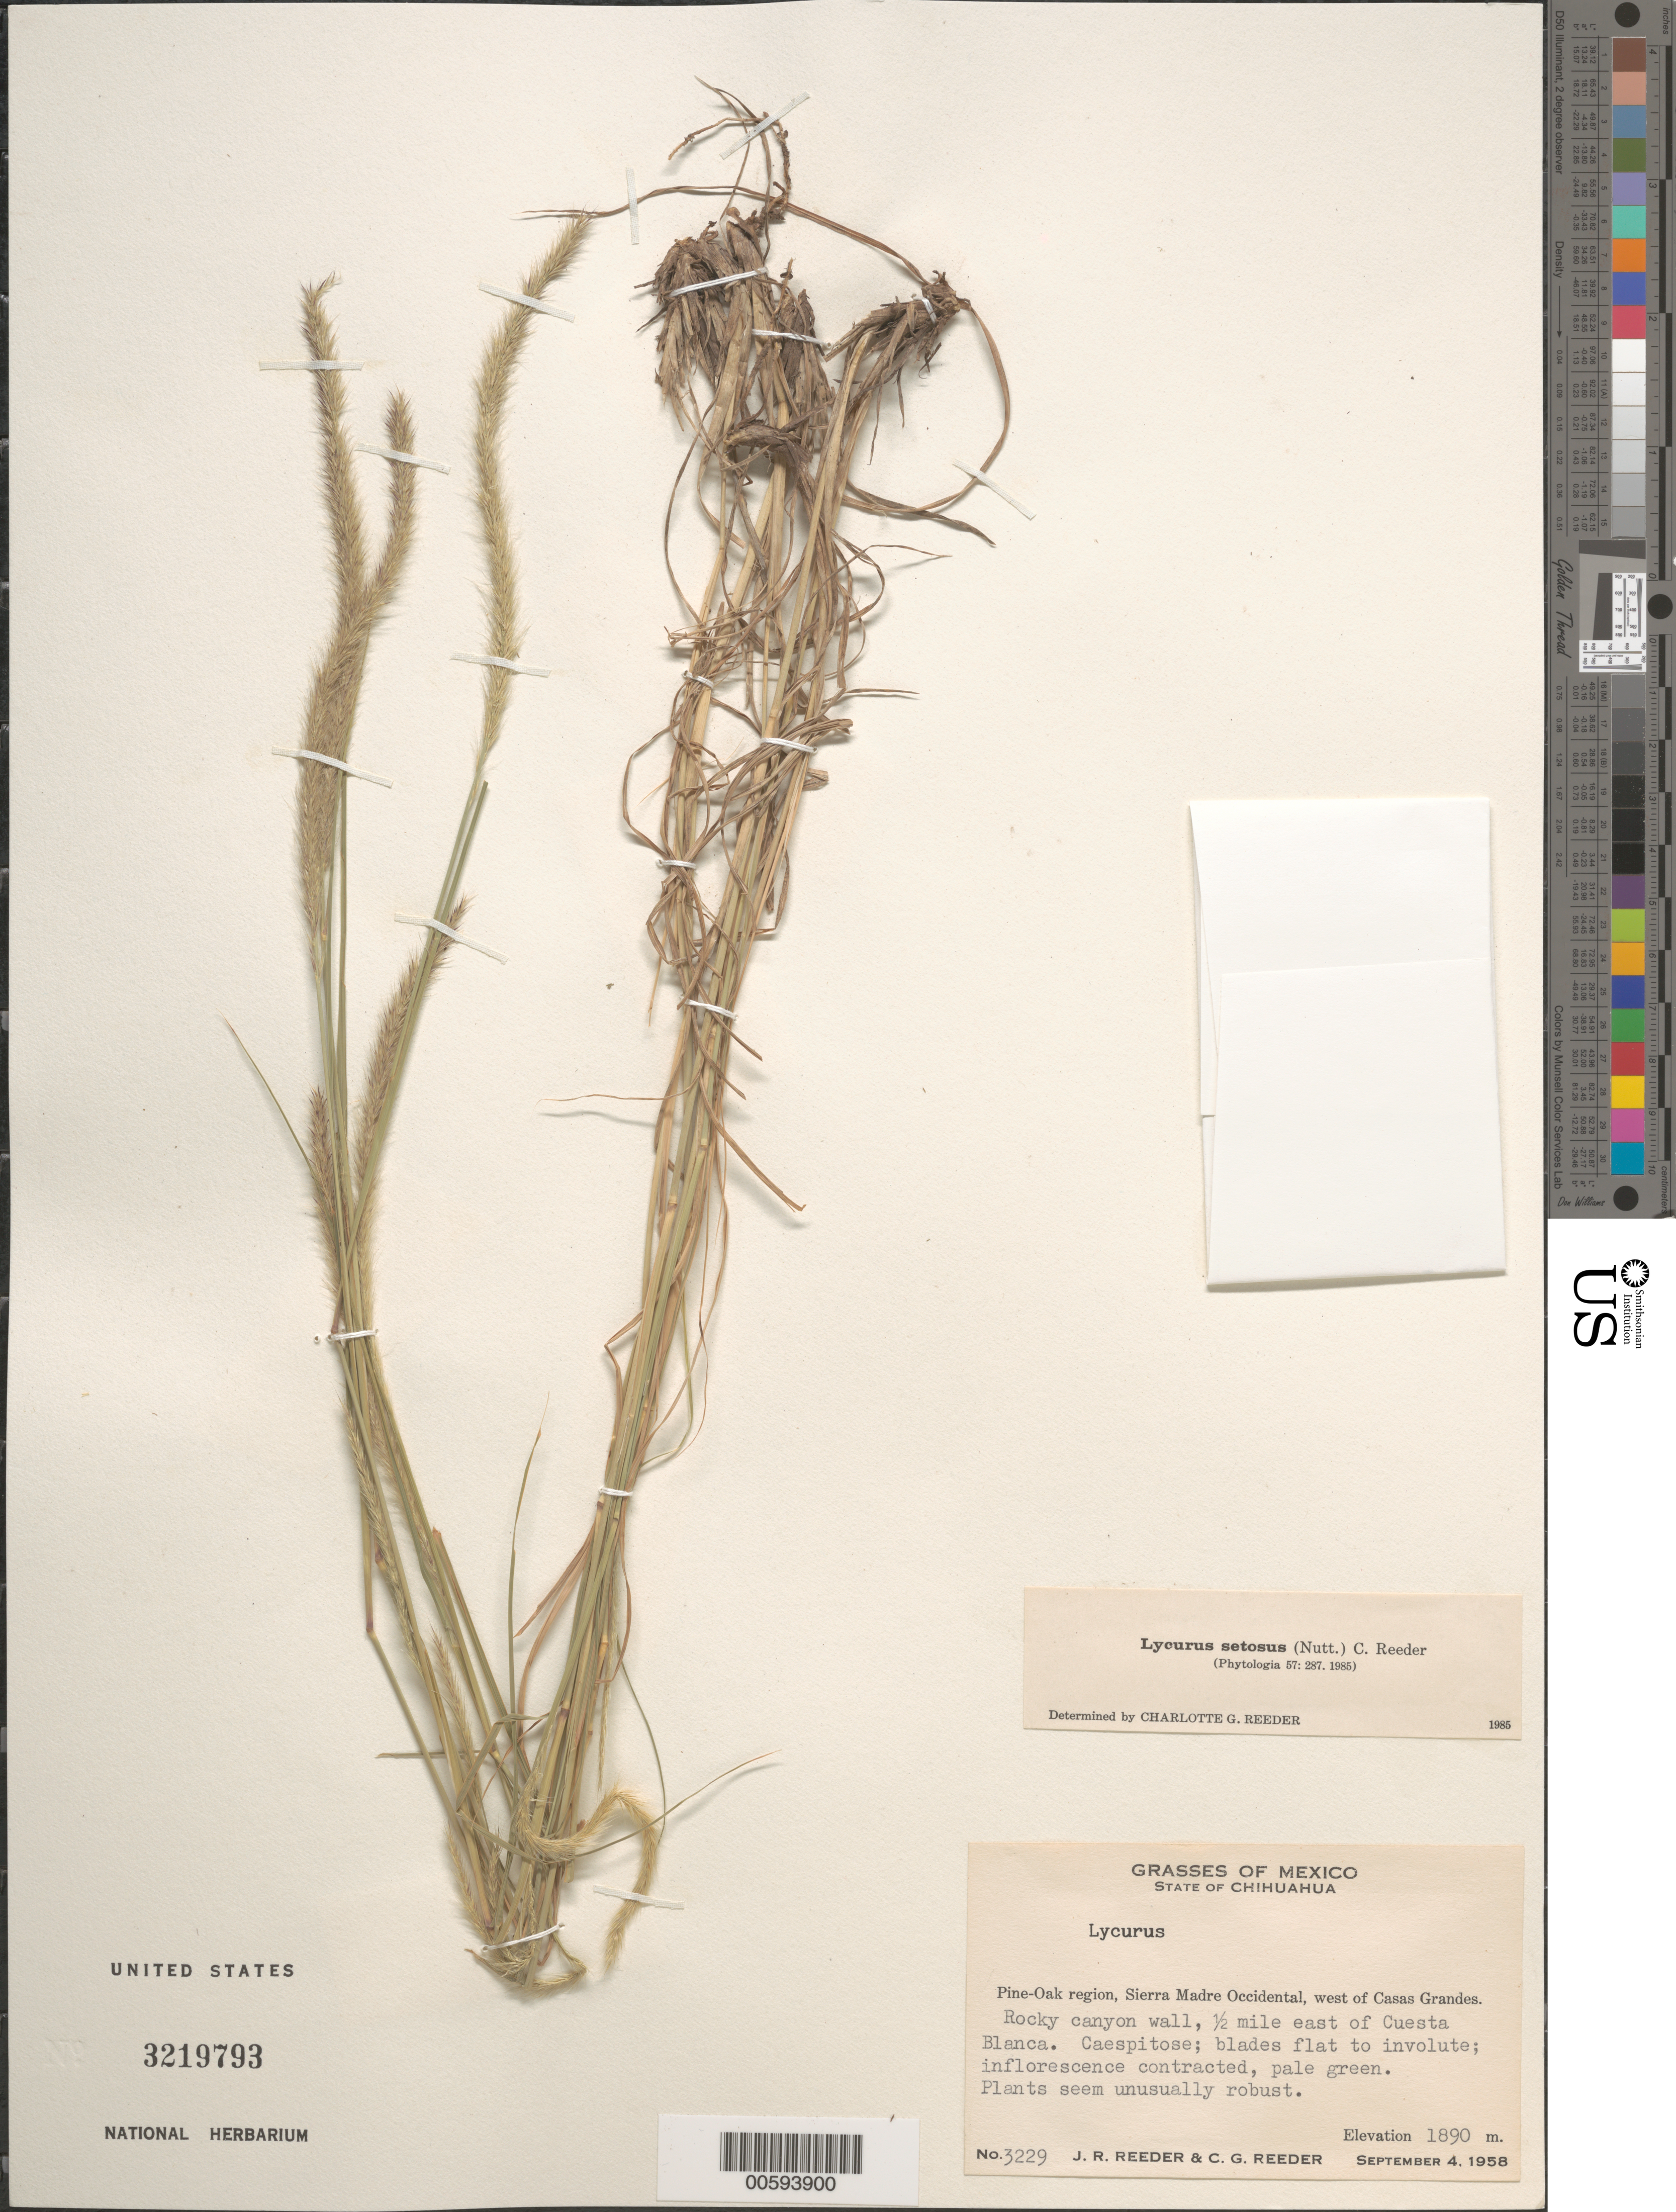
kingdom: Plantae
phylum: Tracheophyta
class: Liliopsida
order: Poales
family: Poaceae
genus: Lycurus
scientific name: Lycurus setosus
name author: (Nutt.) C. Reeder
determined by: Reeder, C. G., (ARIZ)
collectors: J. R. Reeder & C. G. Reeder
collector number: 3229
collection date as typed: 4 Sep 1958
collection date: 1958-09-04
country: Mexico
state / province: Chihuahua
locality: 0.5 mi E of Cuesta Blanca. Sierra Madre Occidental, W of Casas Grandes.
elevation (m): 1890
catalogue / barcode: US 3219793